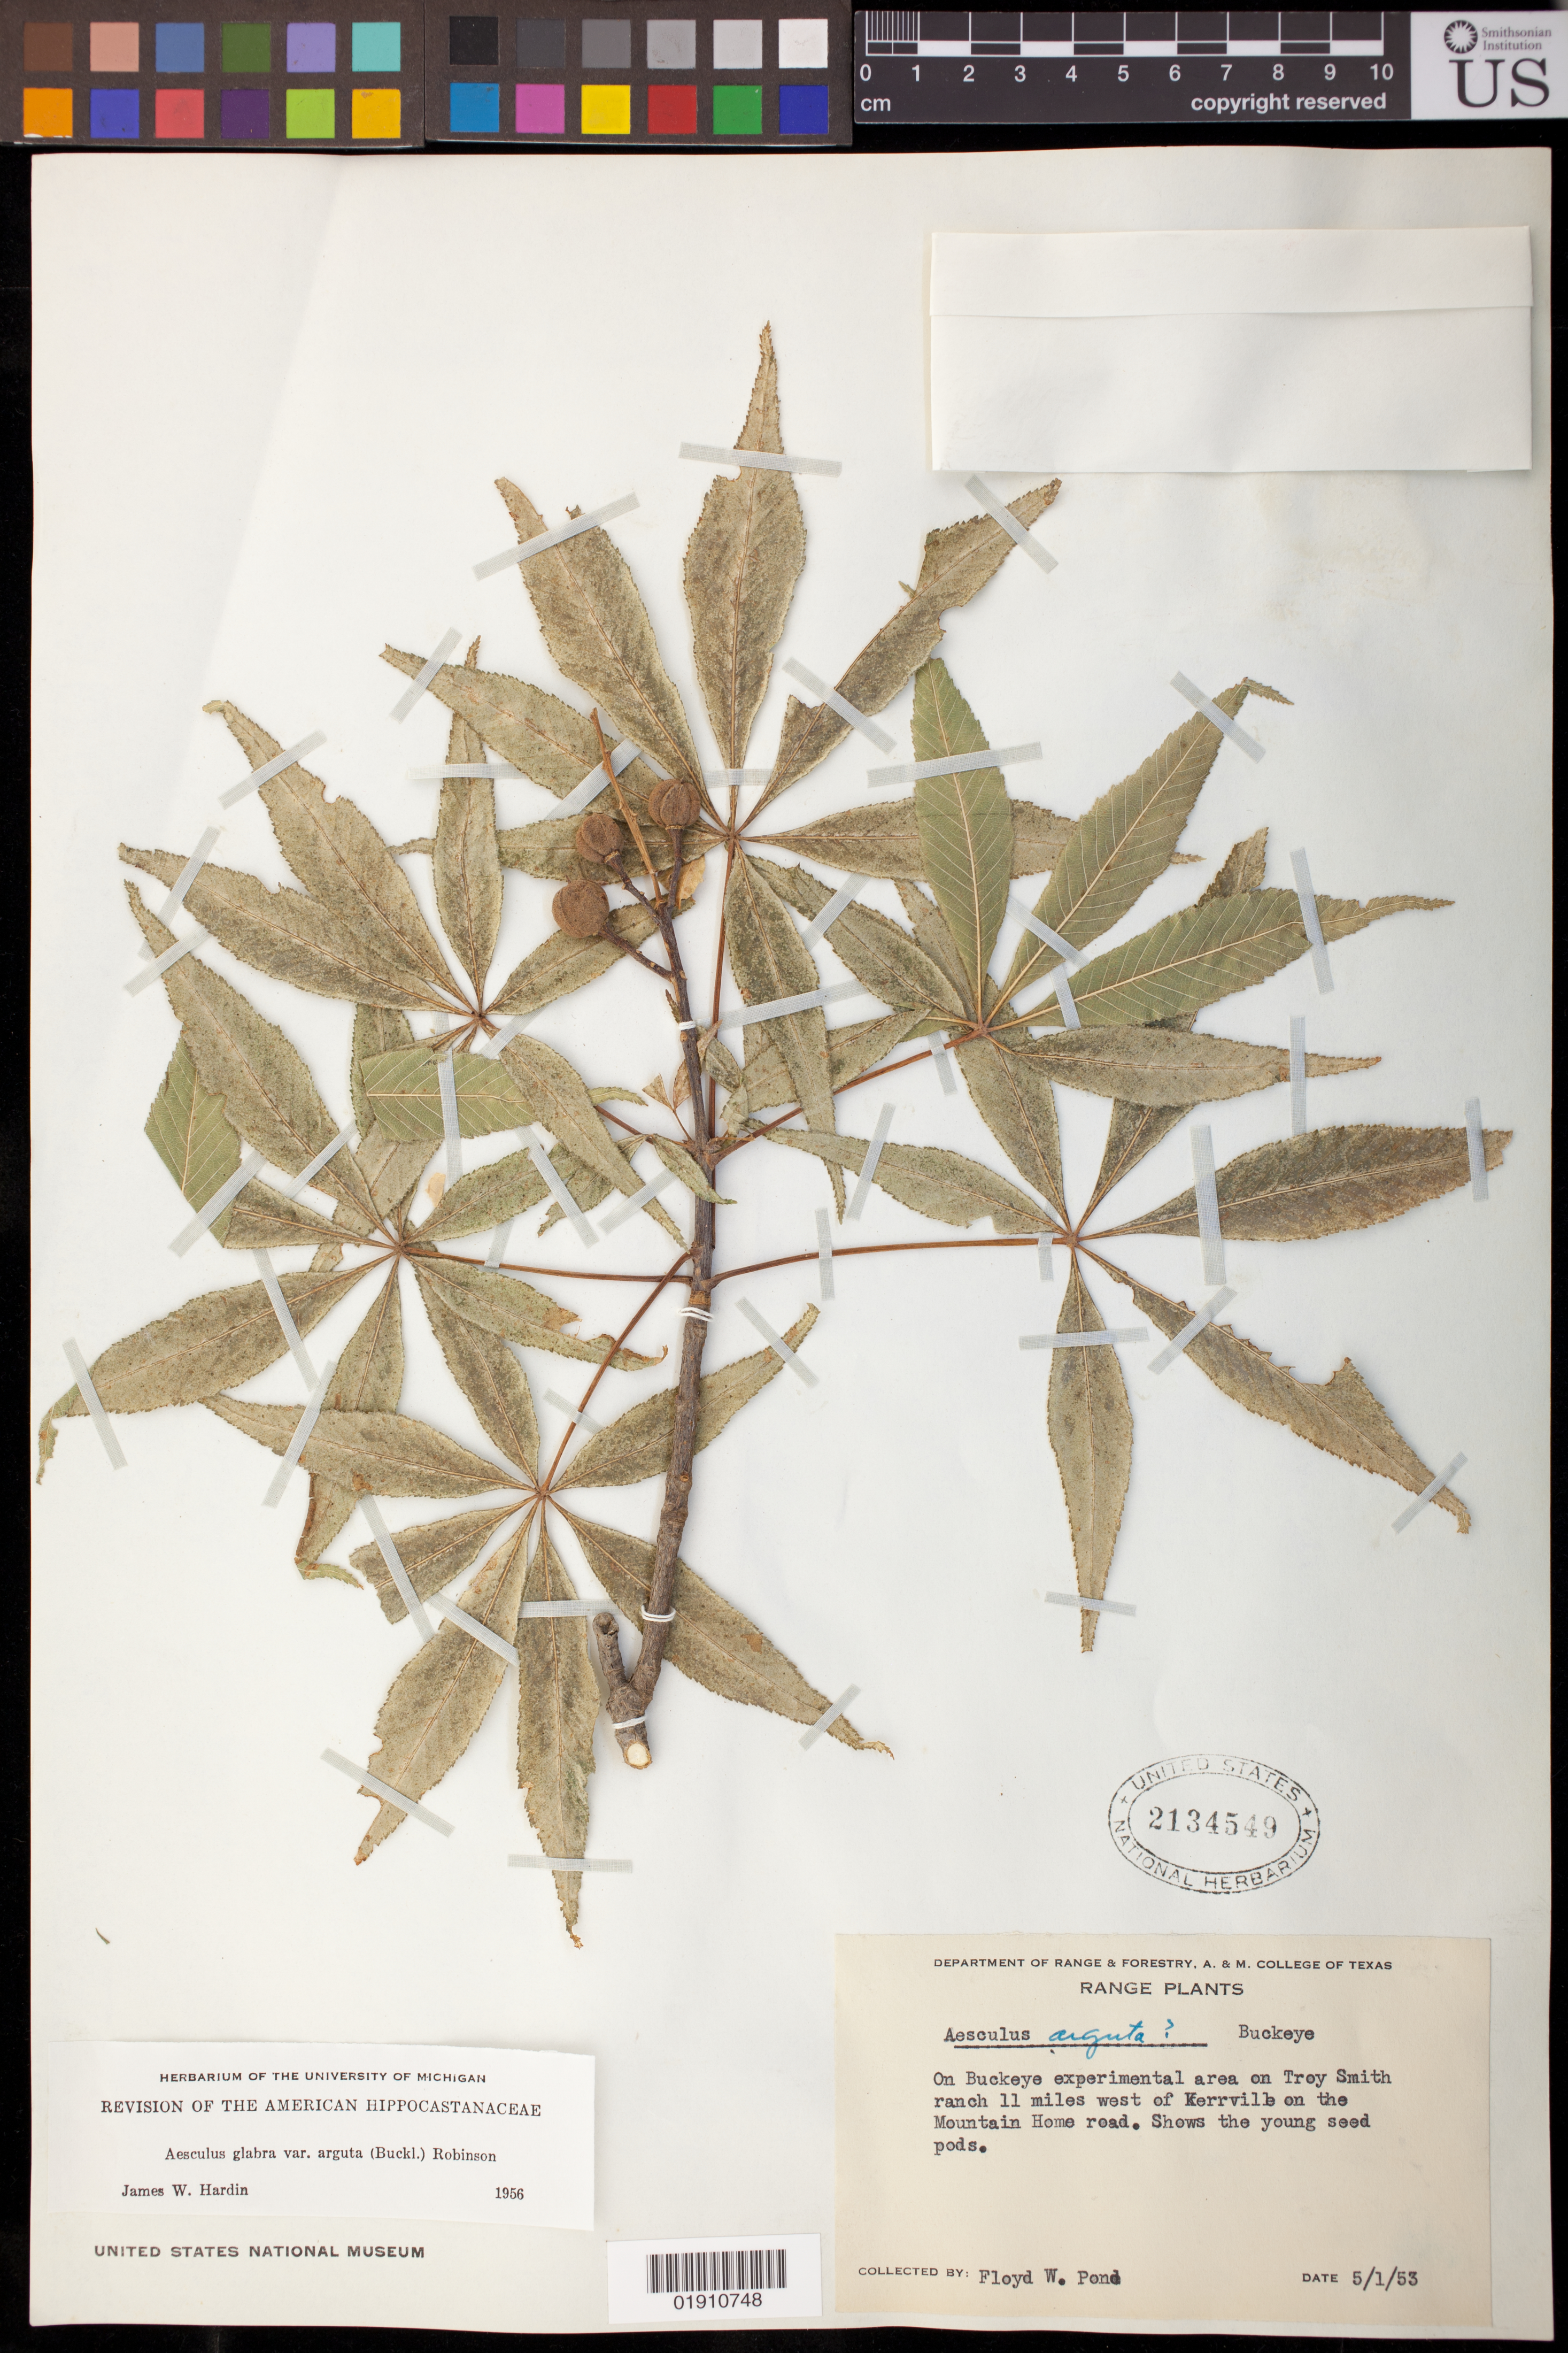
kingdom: Plantae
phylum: Tracheophyta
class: Magnoliopsida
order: Sapindales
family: Sapindaceae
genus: Aesculus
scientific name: Aesculus glabra var. anguta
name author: (Buckley) B.L. Rob.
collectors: F. Pond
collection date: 1953-01-05 or 1953-05-01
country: United States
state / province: Texas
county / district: Kerr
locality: Troy Smith ranch 11 miles west of Kerrville on the Mountain Home road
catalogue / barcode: US 2134549